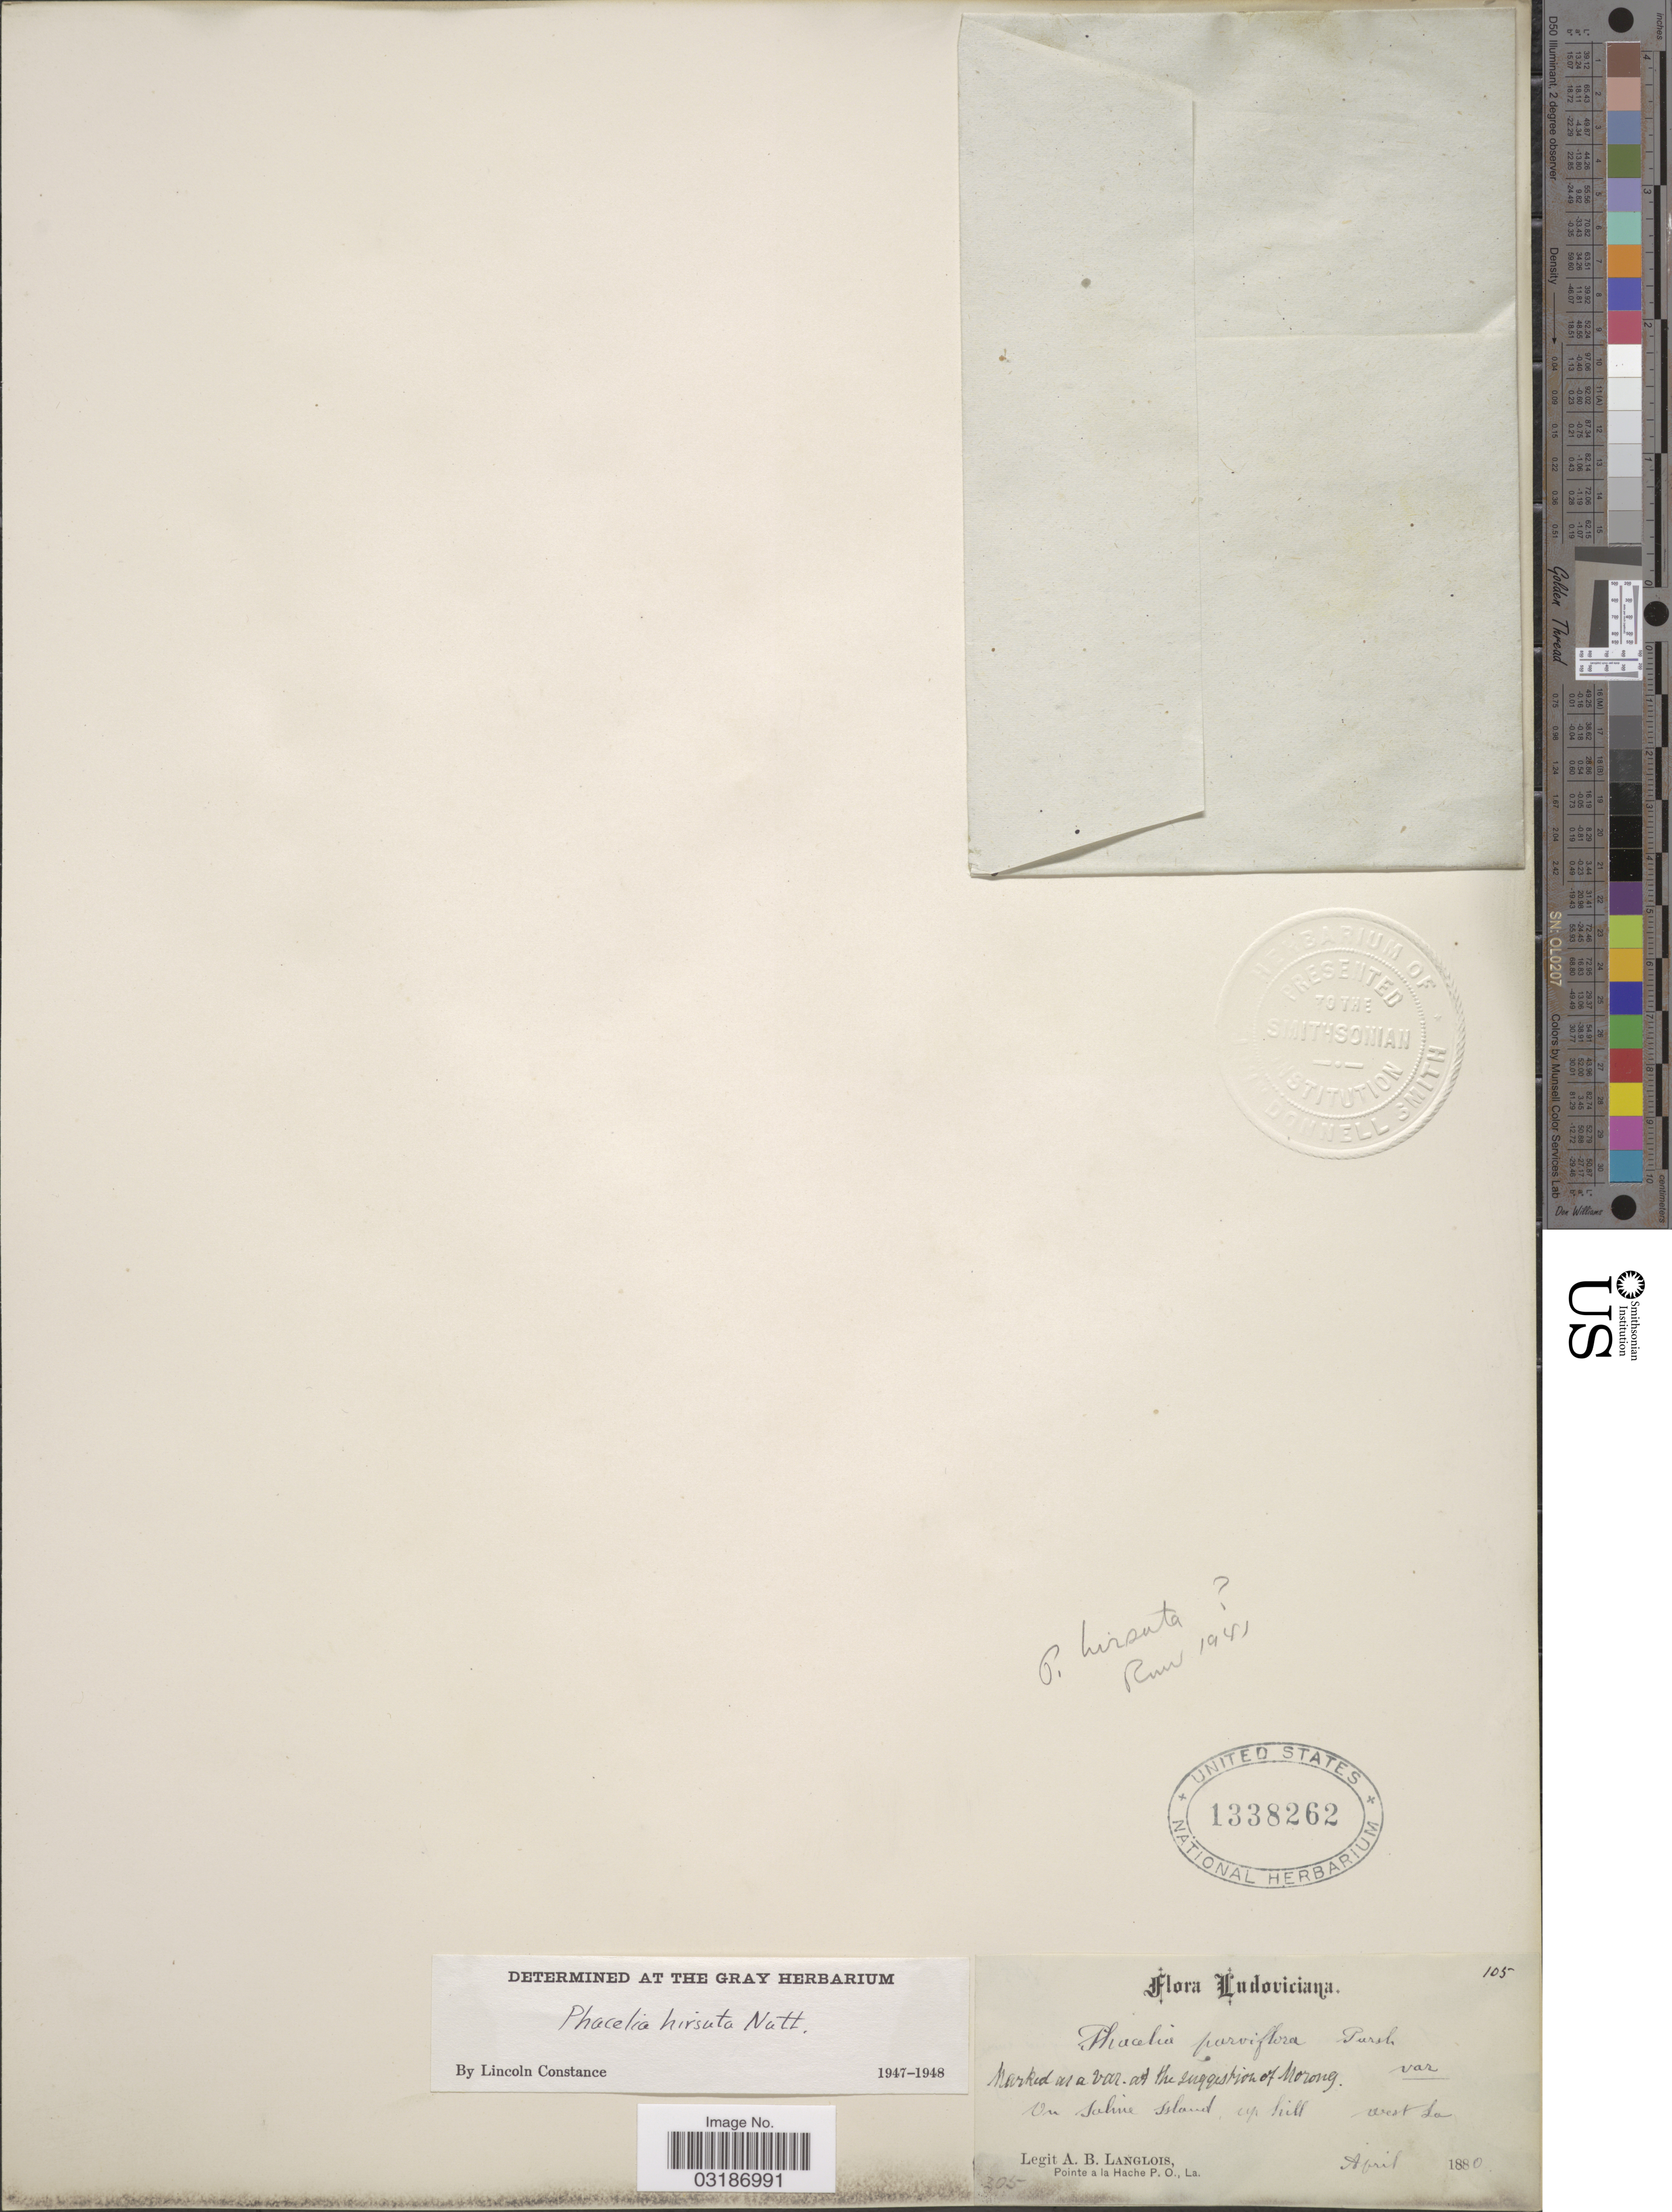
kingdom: Plantae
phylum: Tracheophyta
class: Magnoliopsida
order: Boraginales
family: Hydrophyllaceae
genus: Phacelia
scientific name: Phacelia hirsuta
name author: Nutt.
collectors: A. Langlois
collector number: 105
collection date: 1880-04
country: United States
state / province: Louisiana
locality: Ludoviciana. On Saline Island, up hill West La.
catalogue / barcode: US 1338262